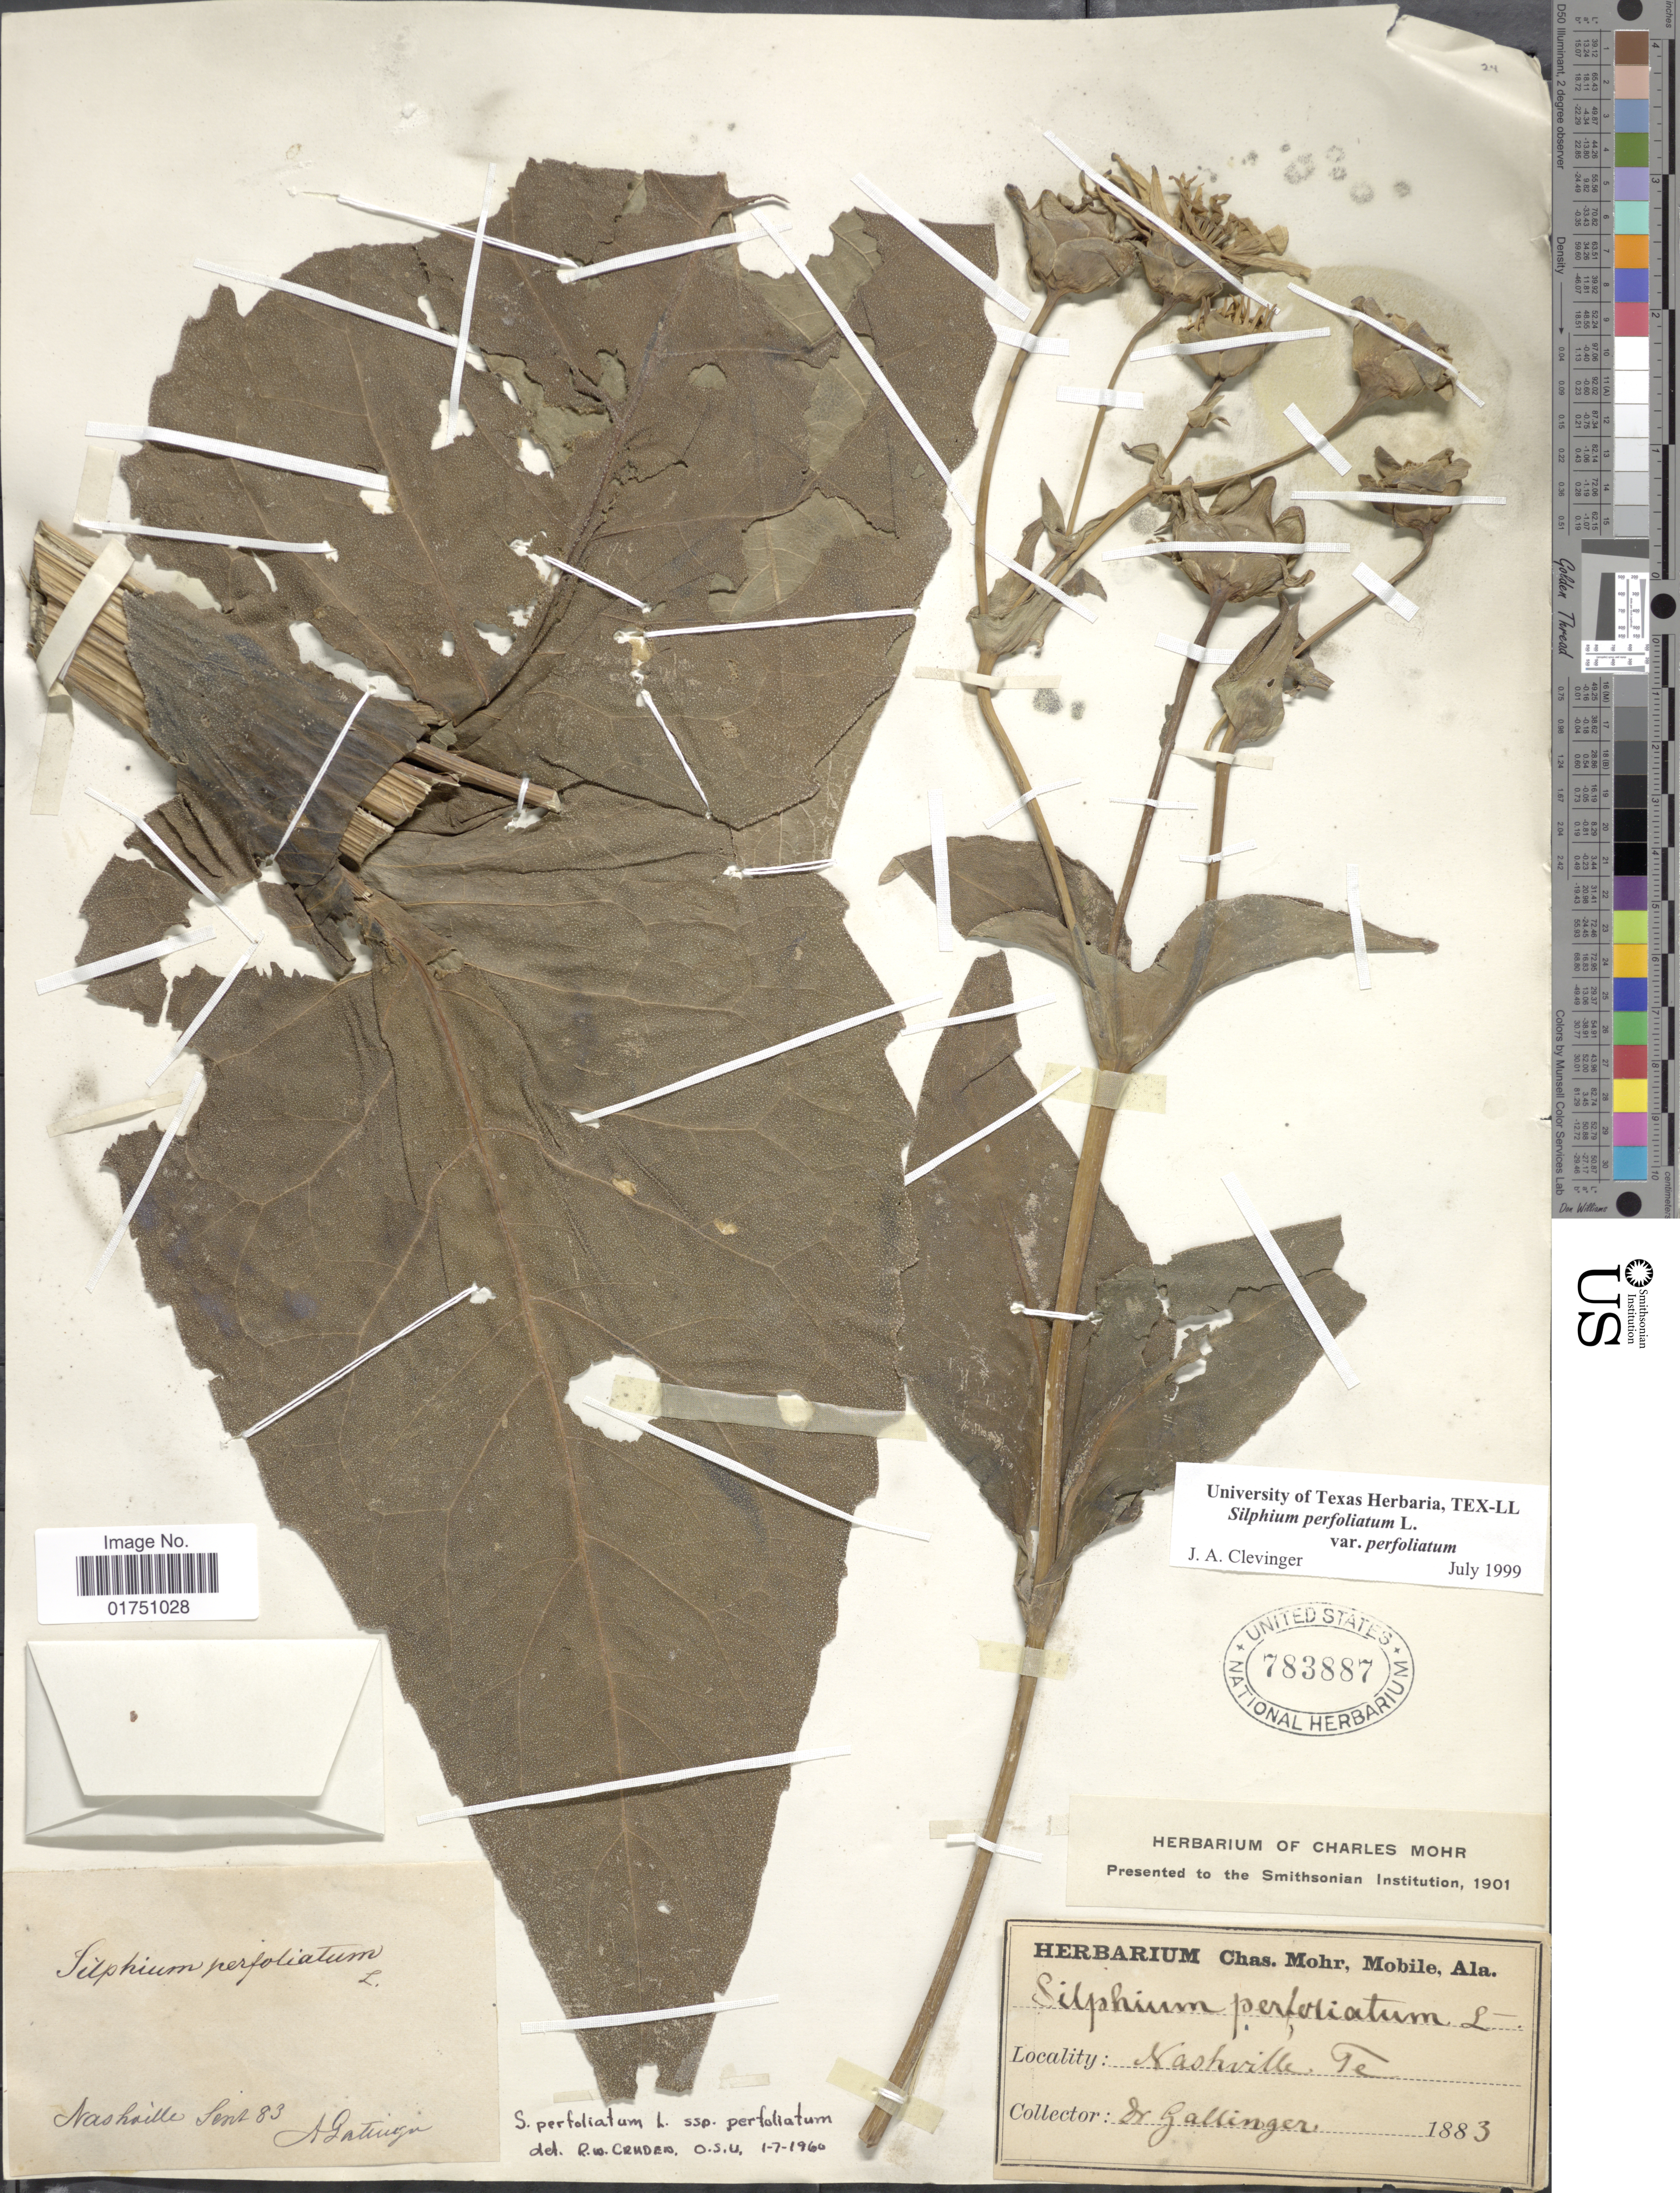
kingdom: Plantae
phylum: Tracheophyta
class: Magnoliopsida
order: Asterales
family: Asteraceae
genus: Silphium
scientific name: Silphium perfoliatum var. perfoliatum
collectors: A. Gattinger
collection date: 1883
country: United States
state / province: Tennessee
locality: Nashville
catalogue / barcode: US 783887